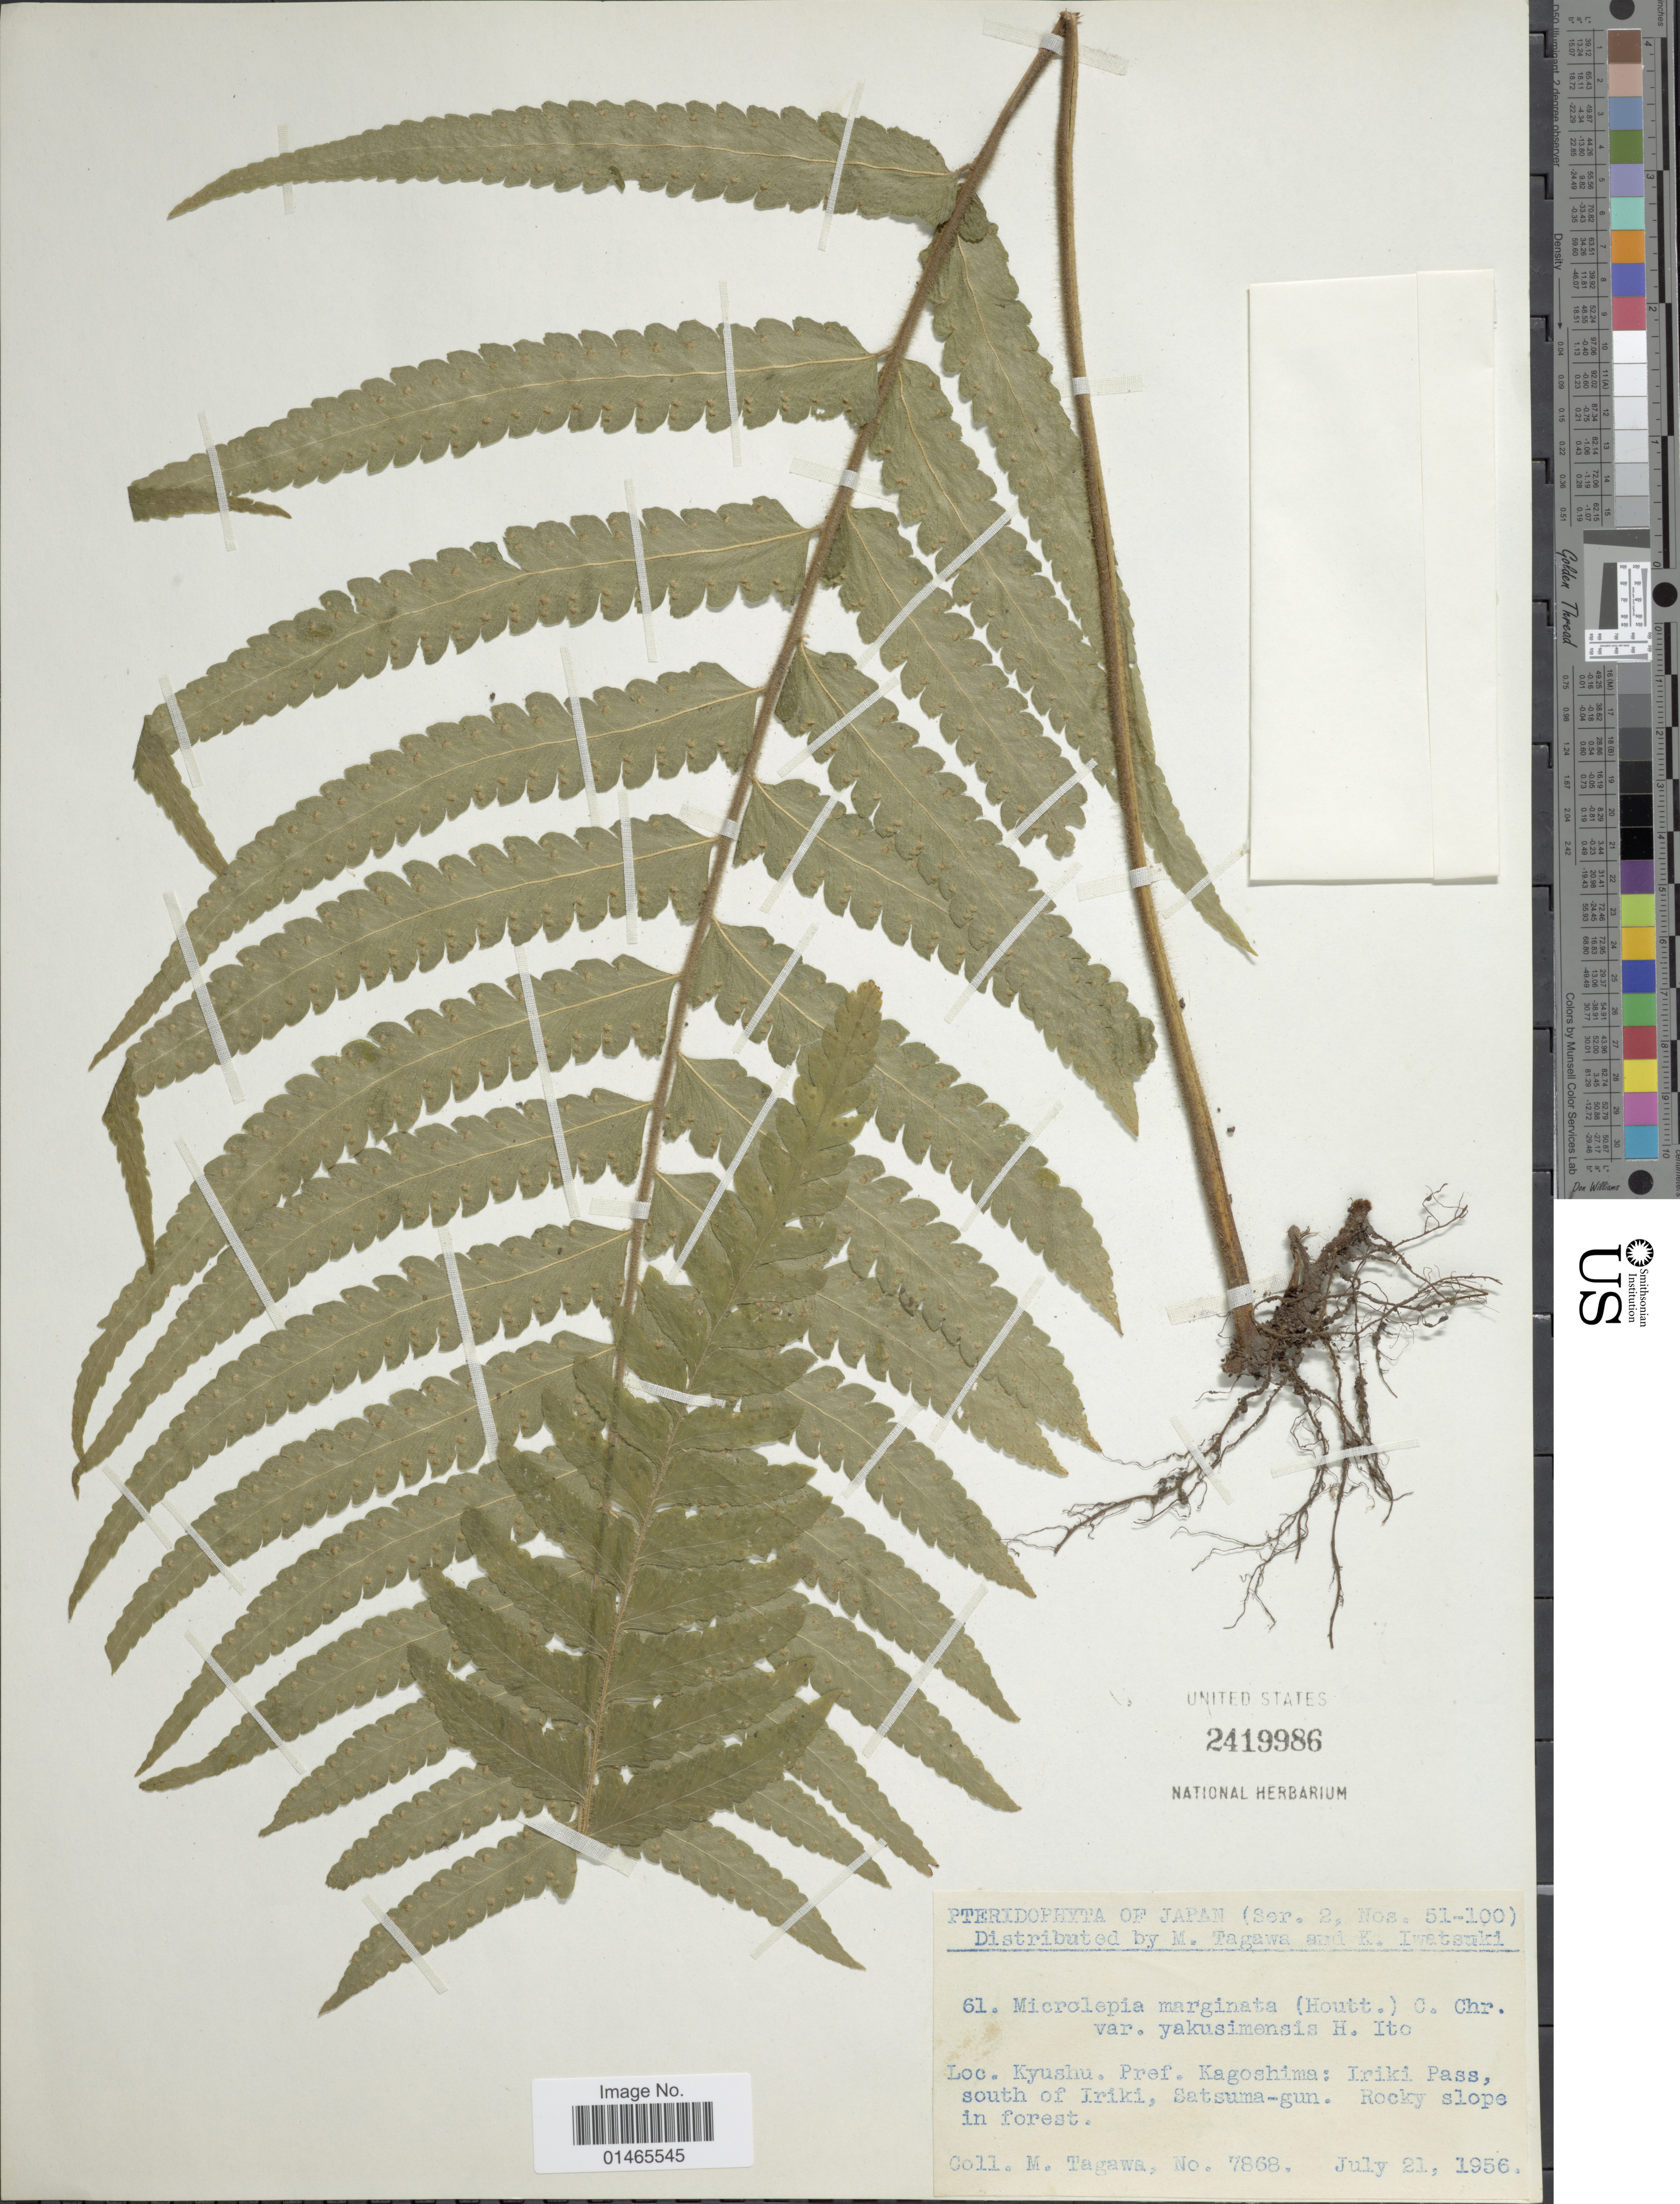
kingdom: Plantae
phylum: Tracheophyta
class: Polypodiopsida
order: Polypodiales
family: Dennstaedtiaceae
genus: Microlepia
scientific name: Microlepia marginata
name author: (Houtt.) C. Chr.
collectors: M. Tagawa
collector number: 7868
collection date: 1956-07-21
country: Japan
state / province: Kagosima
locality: Kyushu, Iriki Pass, south of Iriki, Satsuma-gun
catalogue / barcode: US 2419986